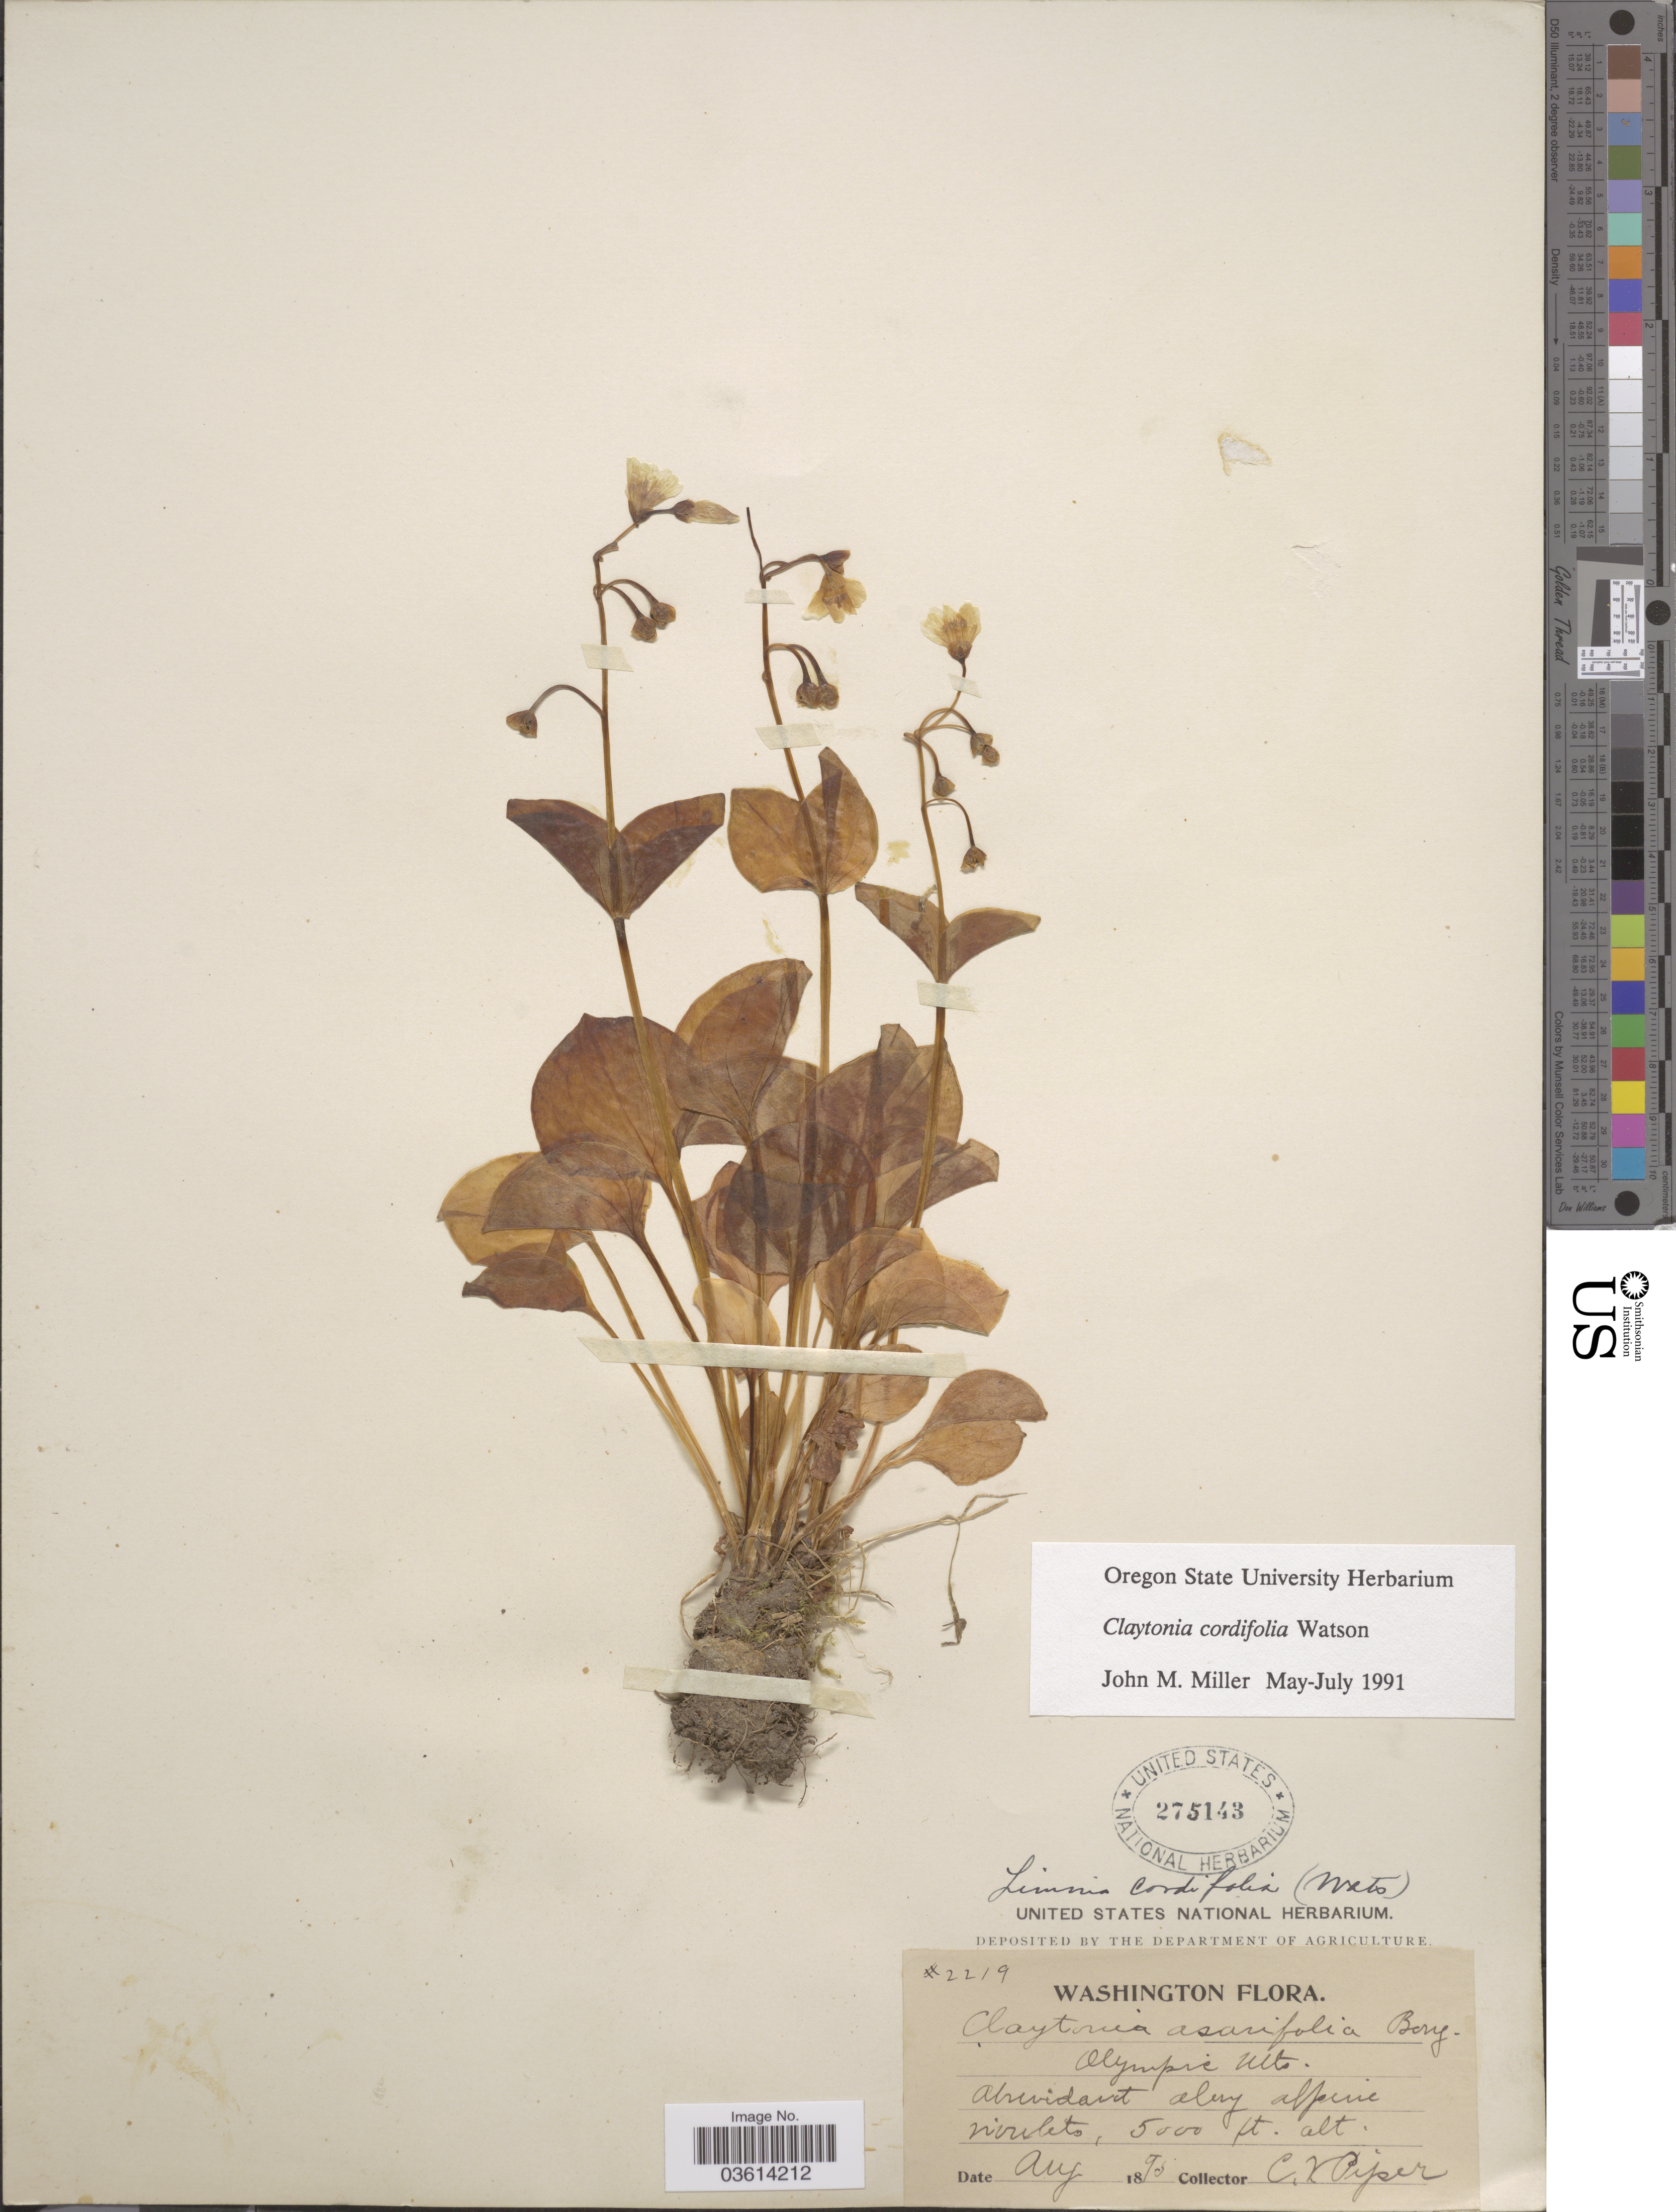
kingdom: Plantae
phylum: Tracheophyta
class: Magnoliopsida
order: Caryophyllales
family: Montiaceae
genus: Claytonia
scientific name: Claytonia cordifolia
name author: S. Watson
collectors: C. V. Piper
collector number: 2219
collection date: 1895-08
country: United States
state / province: Washington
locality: Olympic Mts.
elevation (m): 1524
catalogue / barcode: US 275143